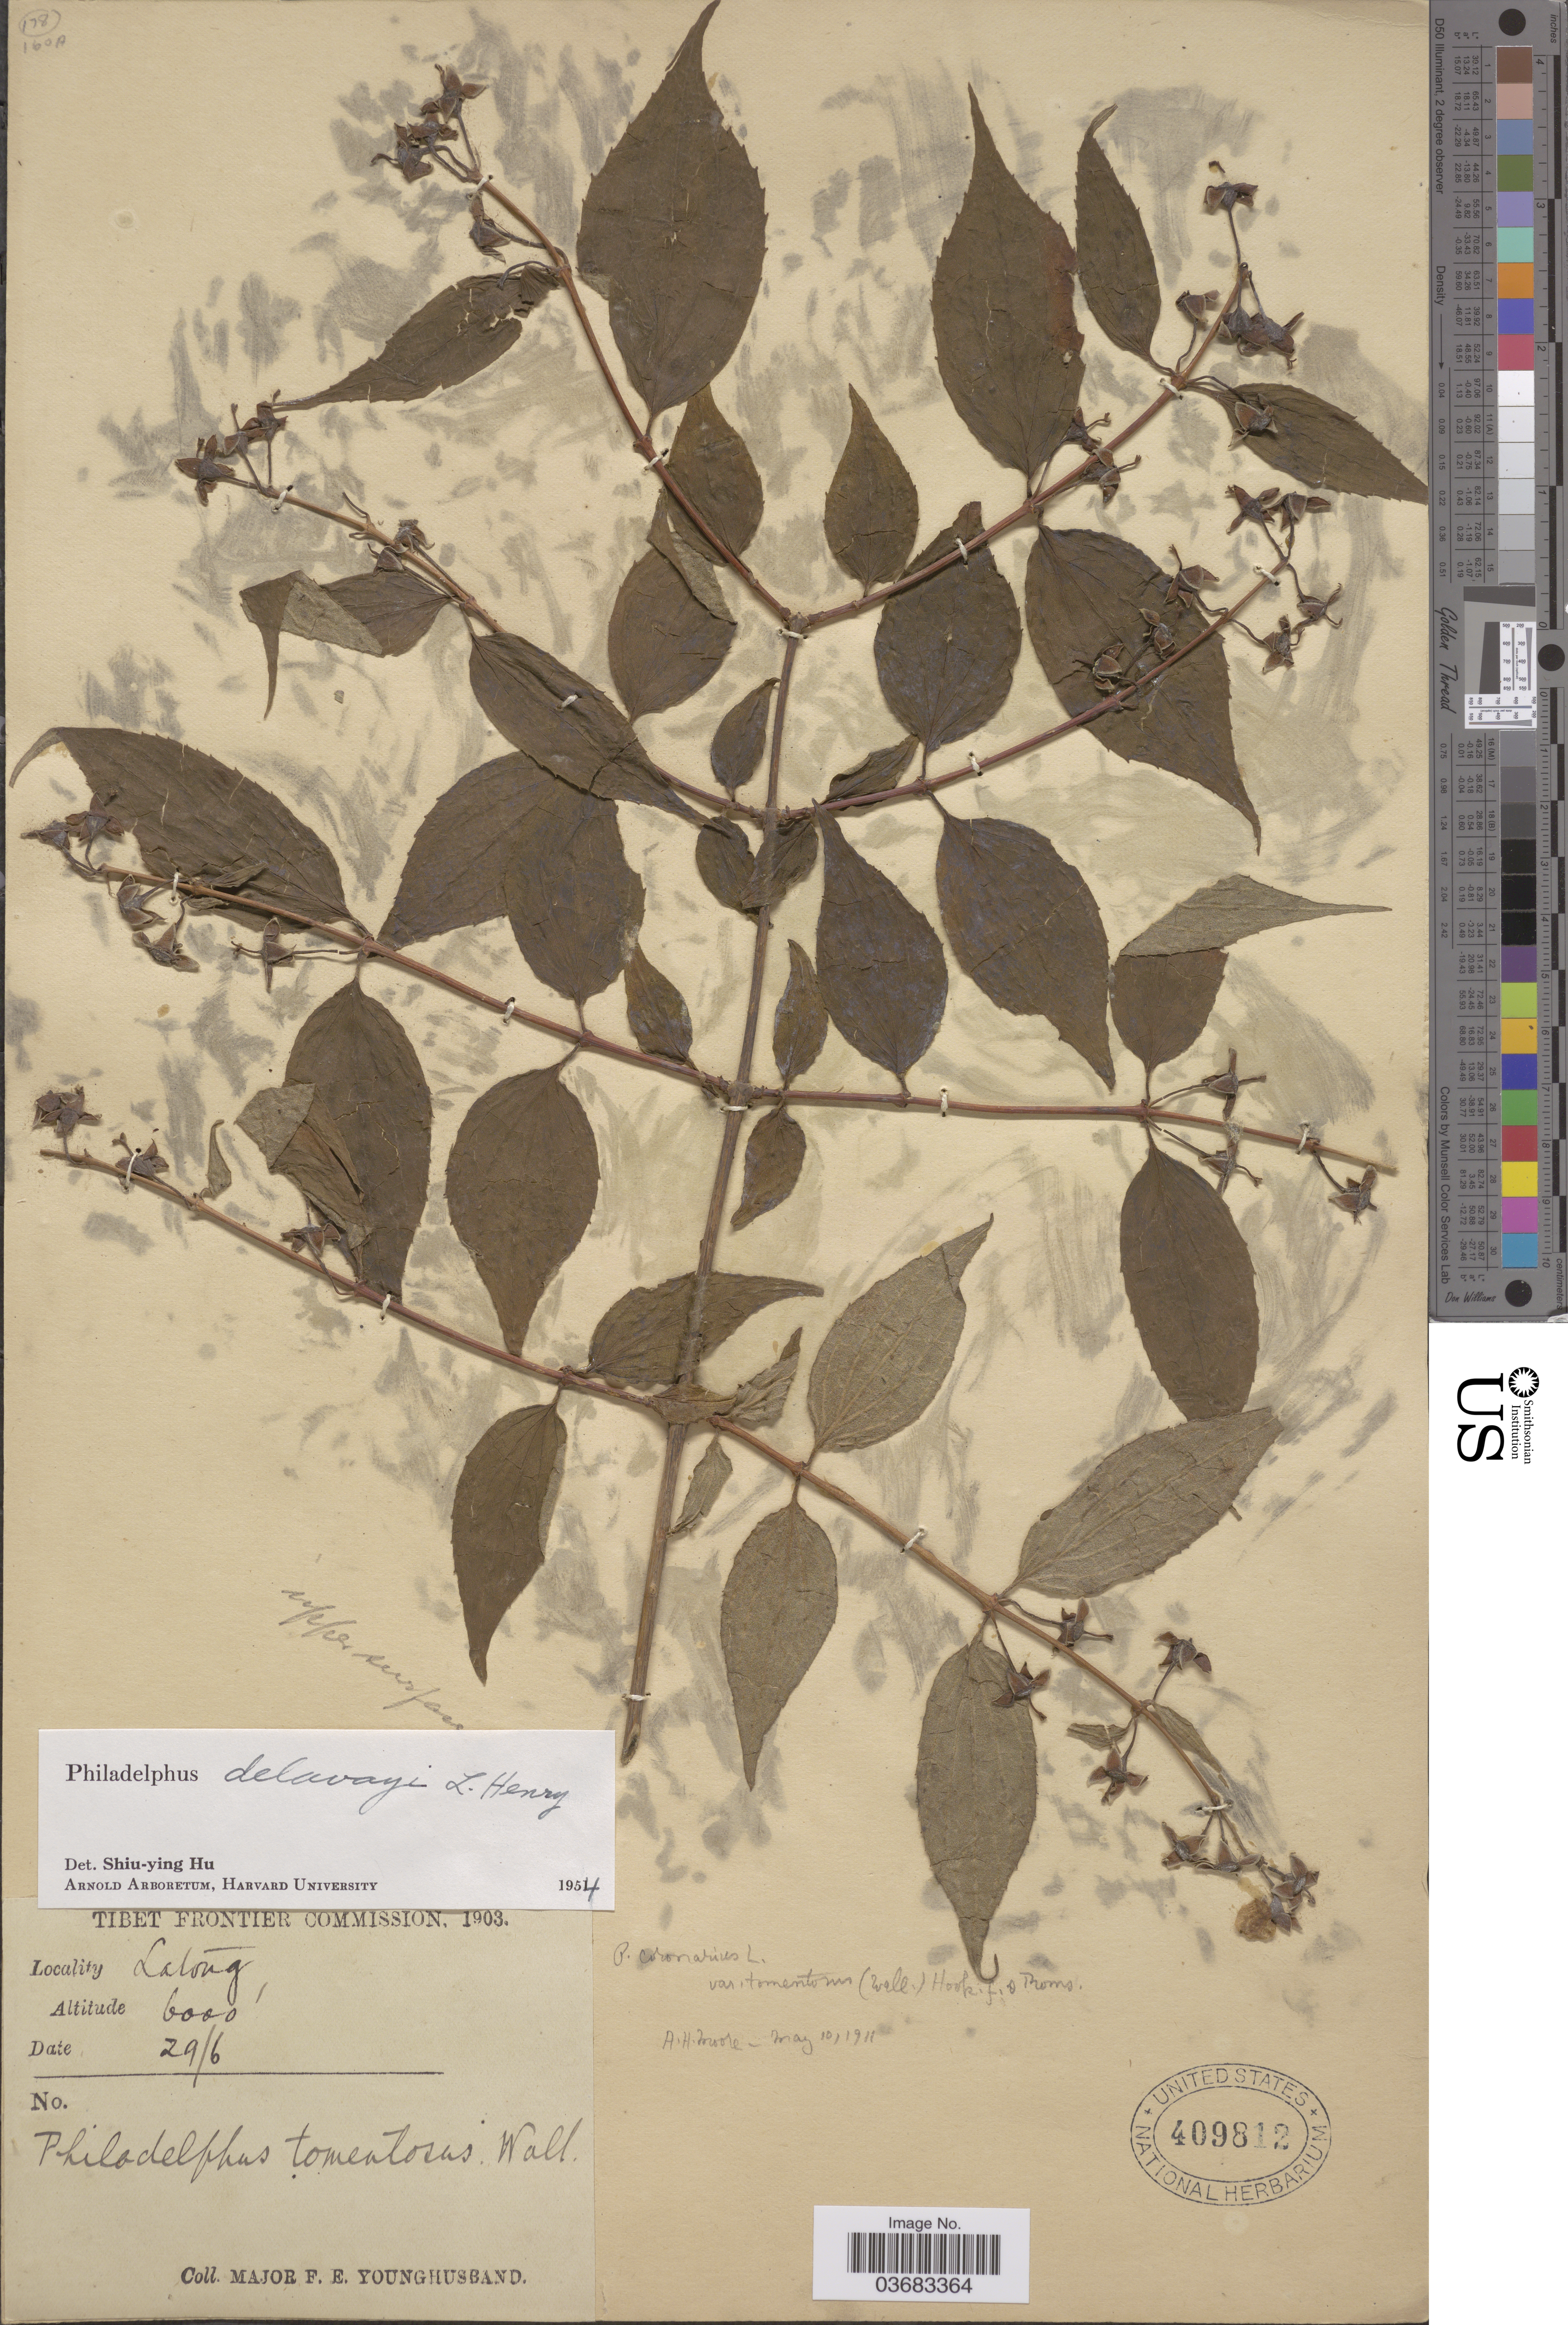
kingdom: Plantae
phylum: Tracheophyta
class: Magnoliopsida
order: Cornales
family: Hydrangeaceae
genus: Philadelphus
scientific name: Philadelphus delavayi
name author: L.Henry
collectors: F. Younghusband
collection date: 1903-06-29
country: China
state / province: Xizang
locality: Tibet Frontier Commission. Latong.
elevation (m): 1829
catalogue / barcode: US 409812